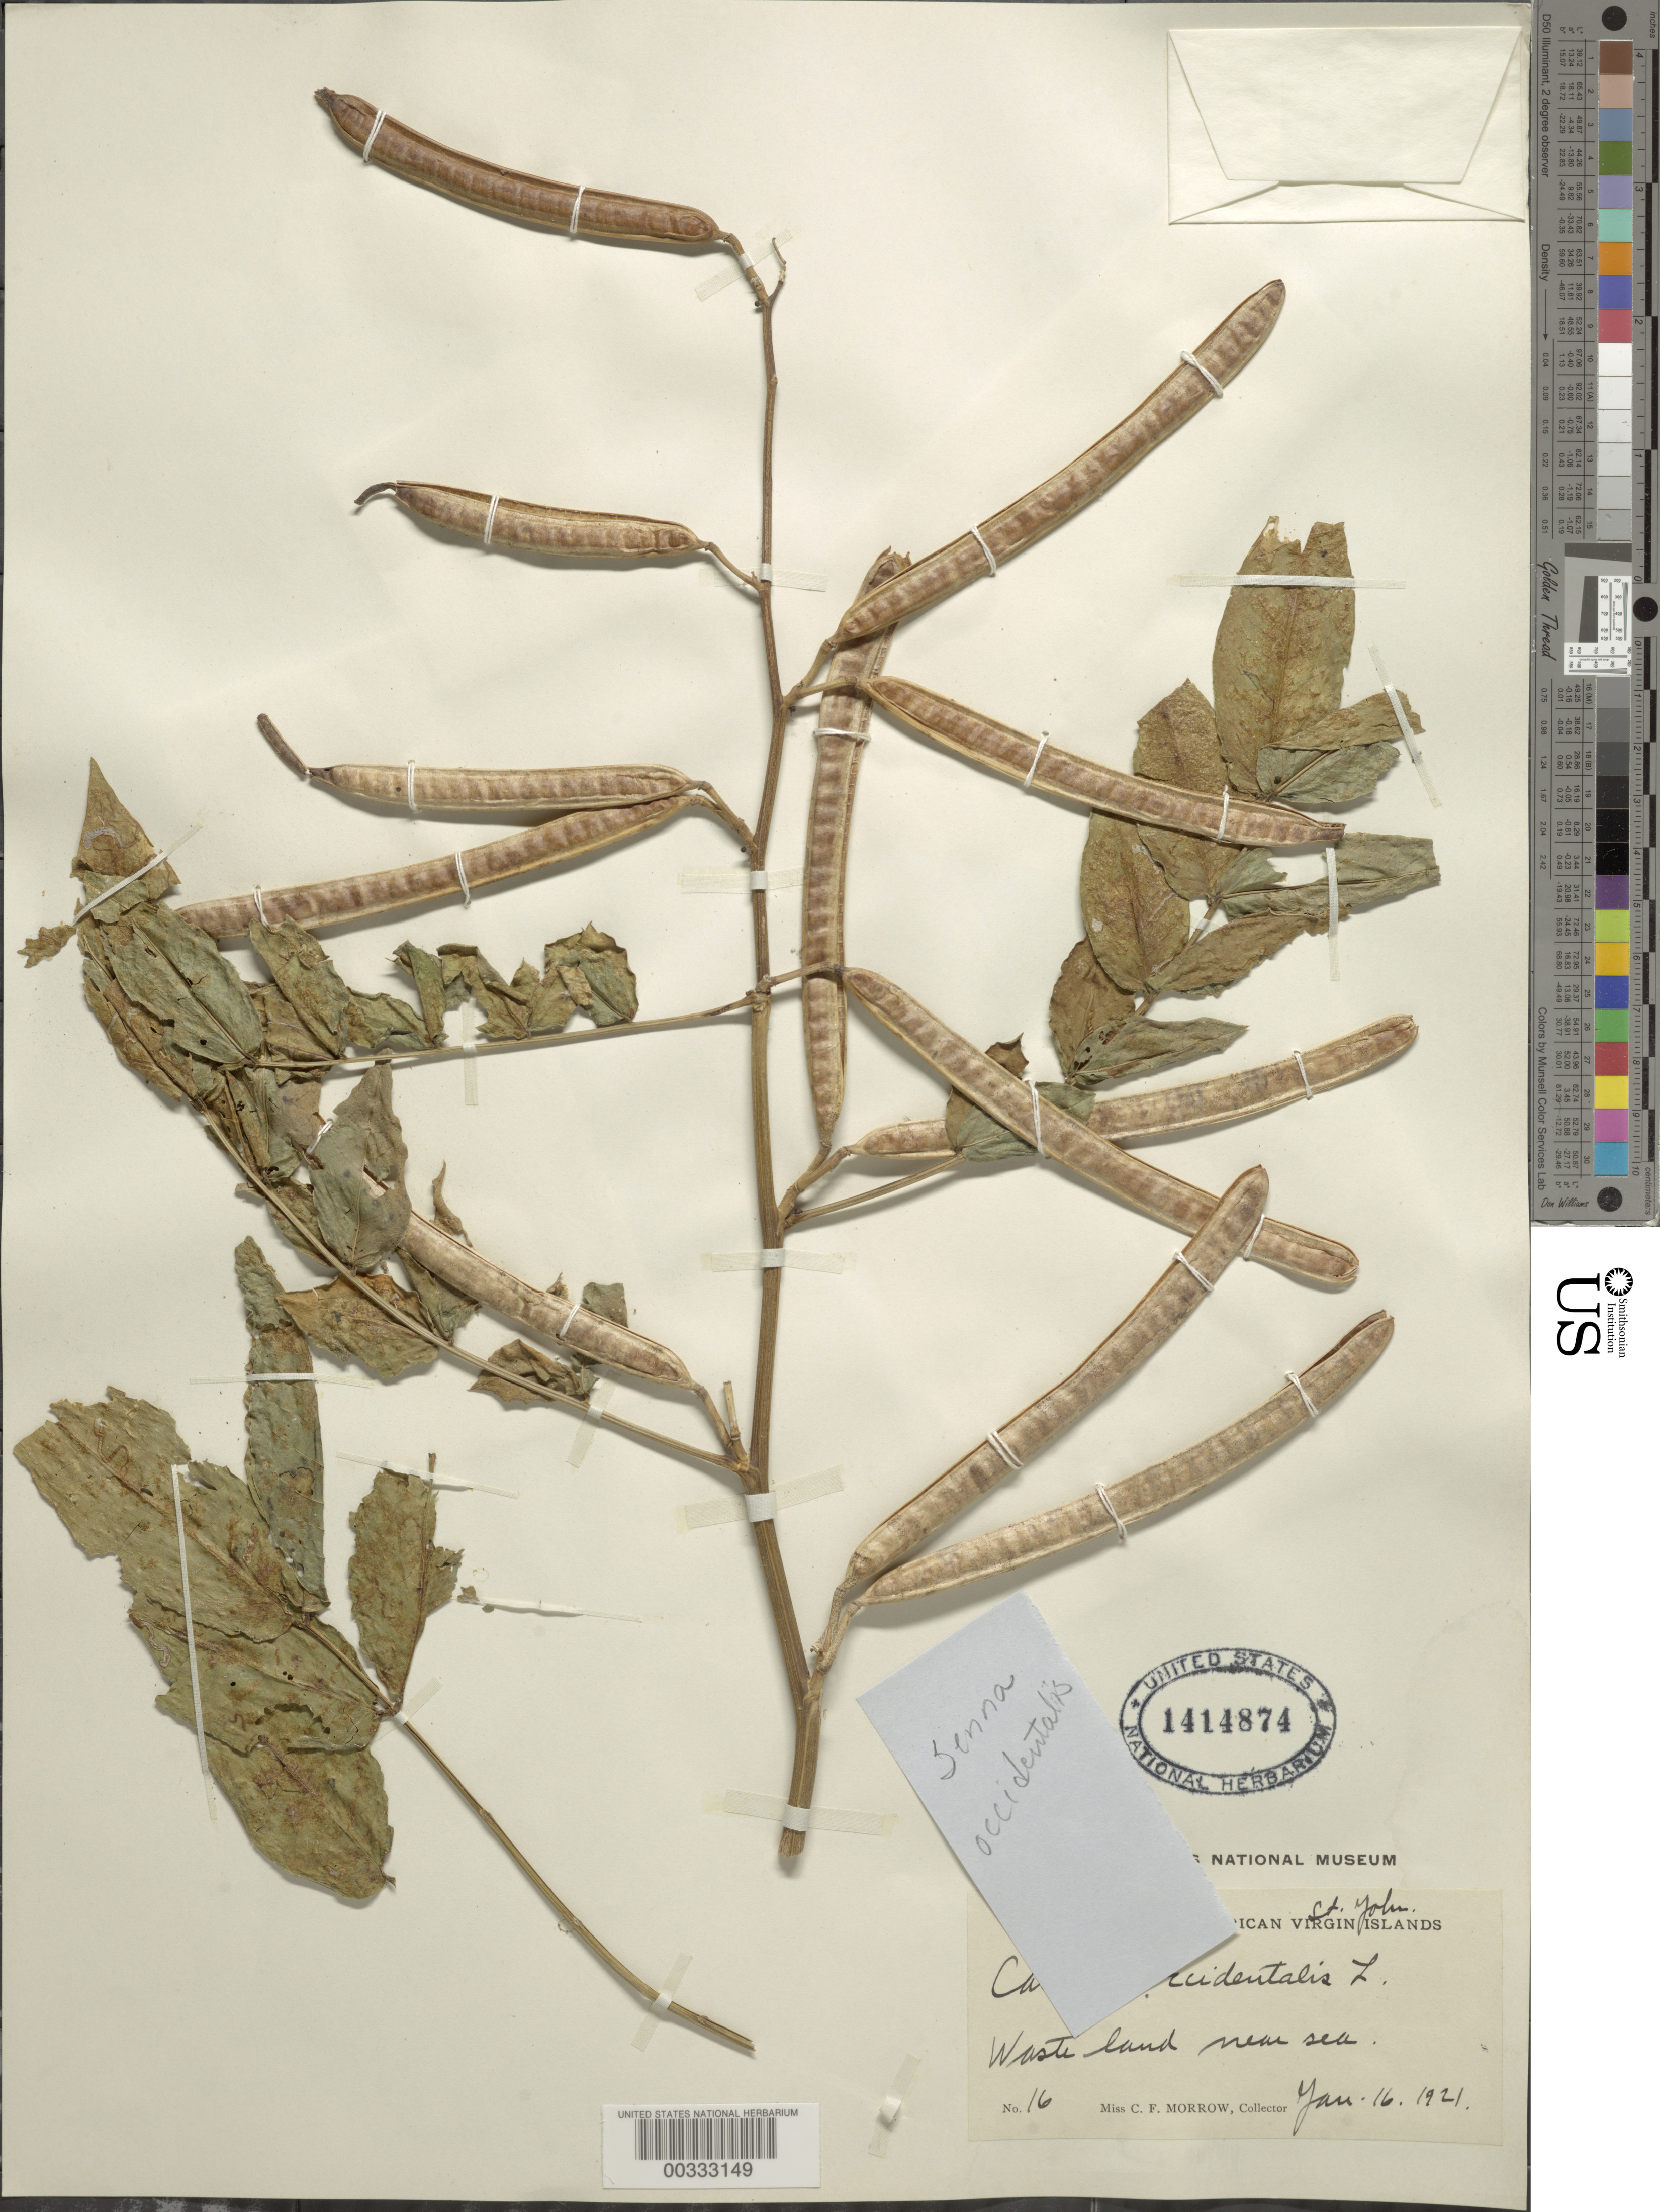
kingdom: Plantae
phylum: Tracheophyta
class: Magnoliopsida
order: Fabales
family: Fabaceae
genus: Senna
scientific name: Senna occidentalis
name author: (L.) Link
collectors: C. Morrow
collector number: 16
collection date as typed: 16 Jan 1921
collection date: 1921-01-16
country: U.S. Virgin Islands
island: St. John Island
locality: Waste land near sea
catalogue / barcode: US 1414874